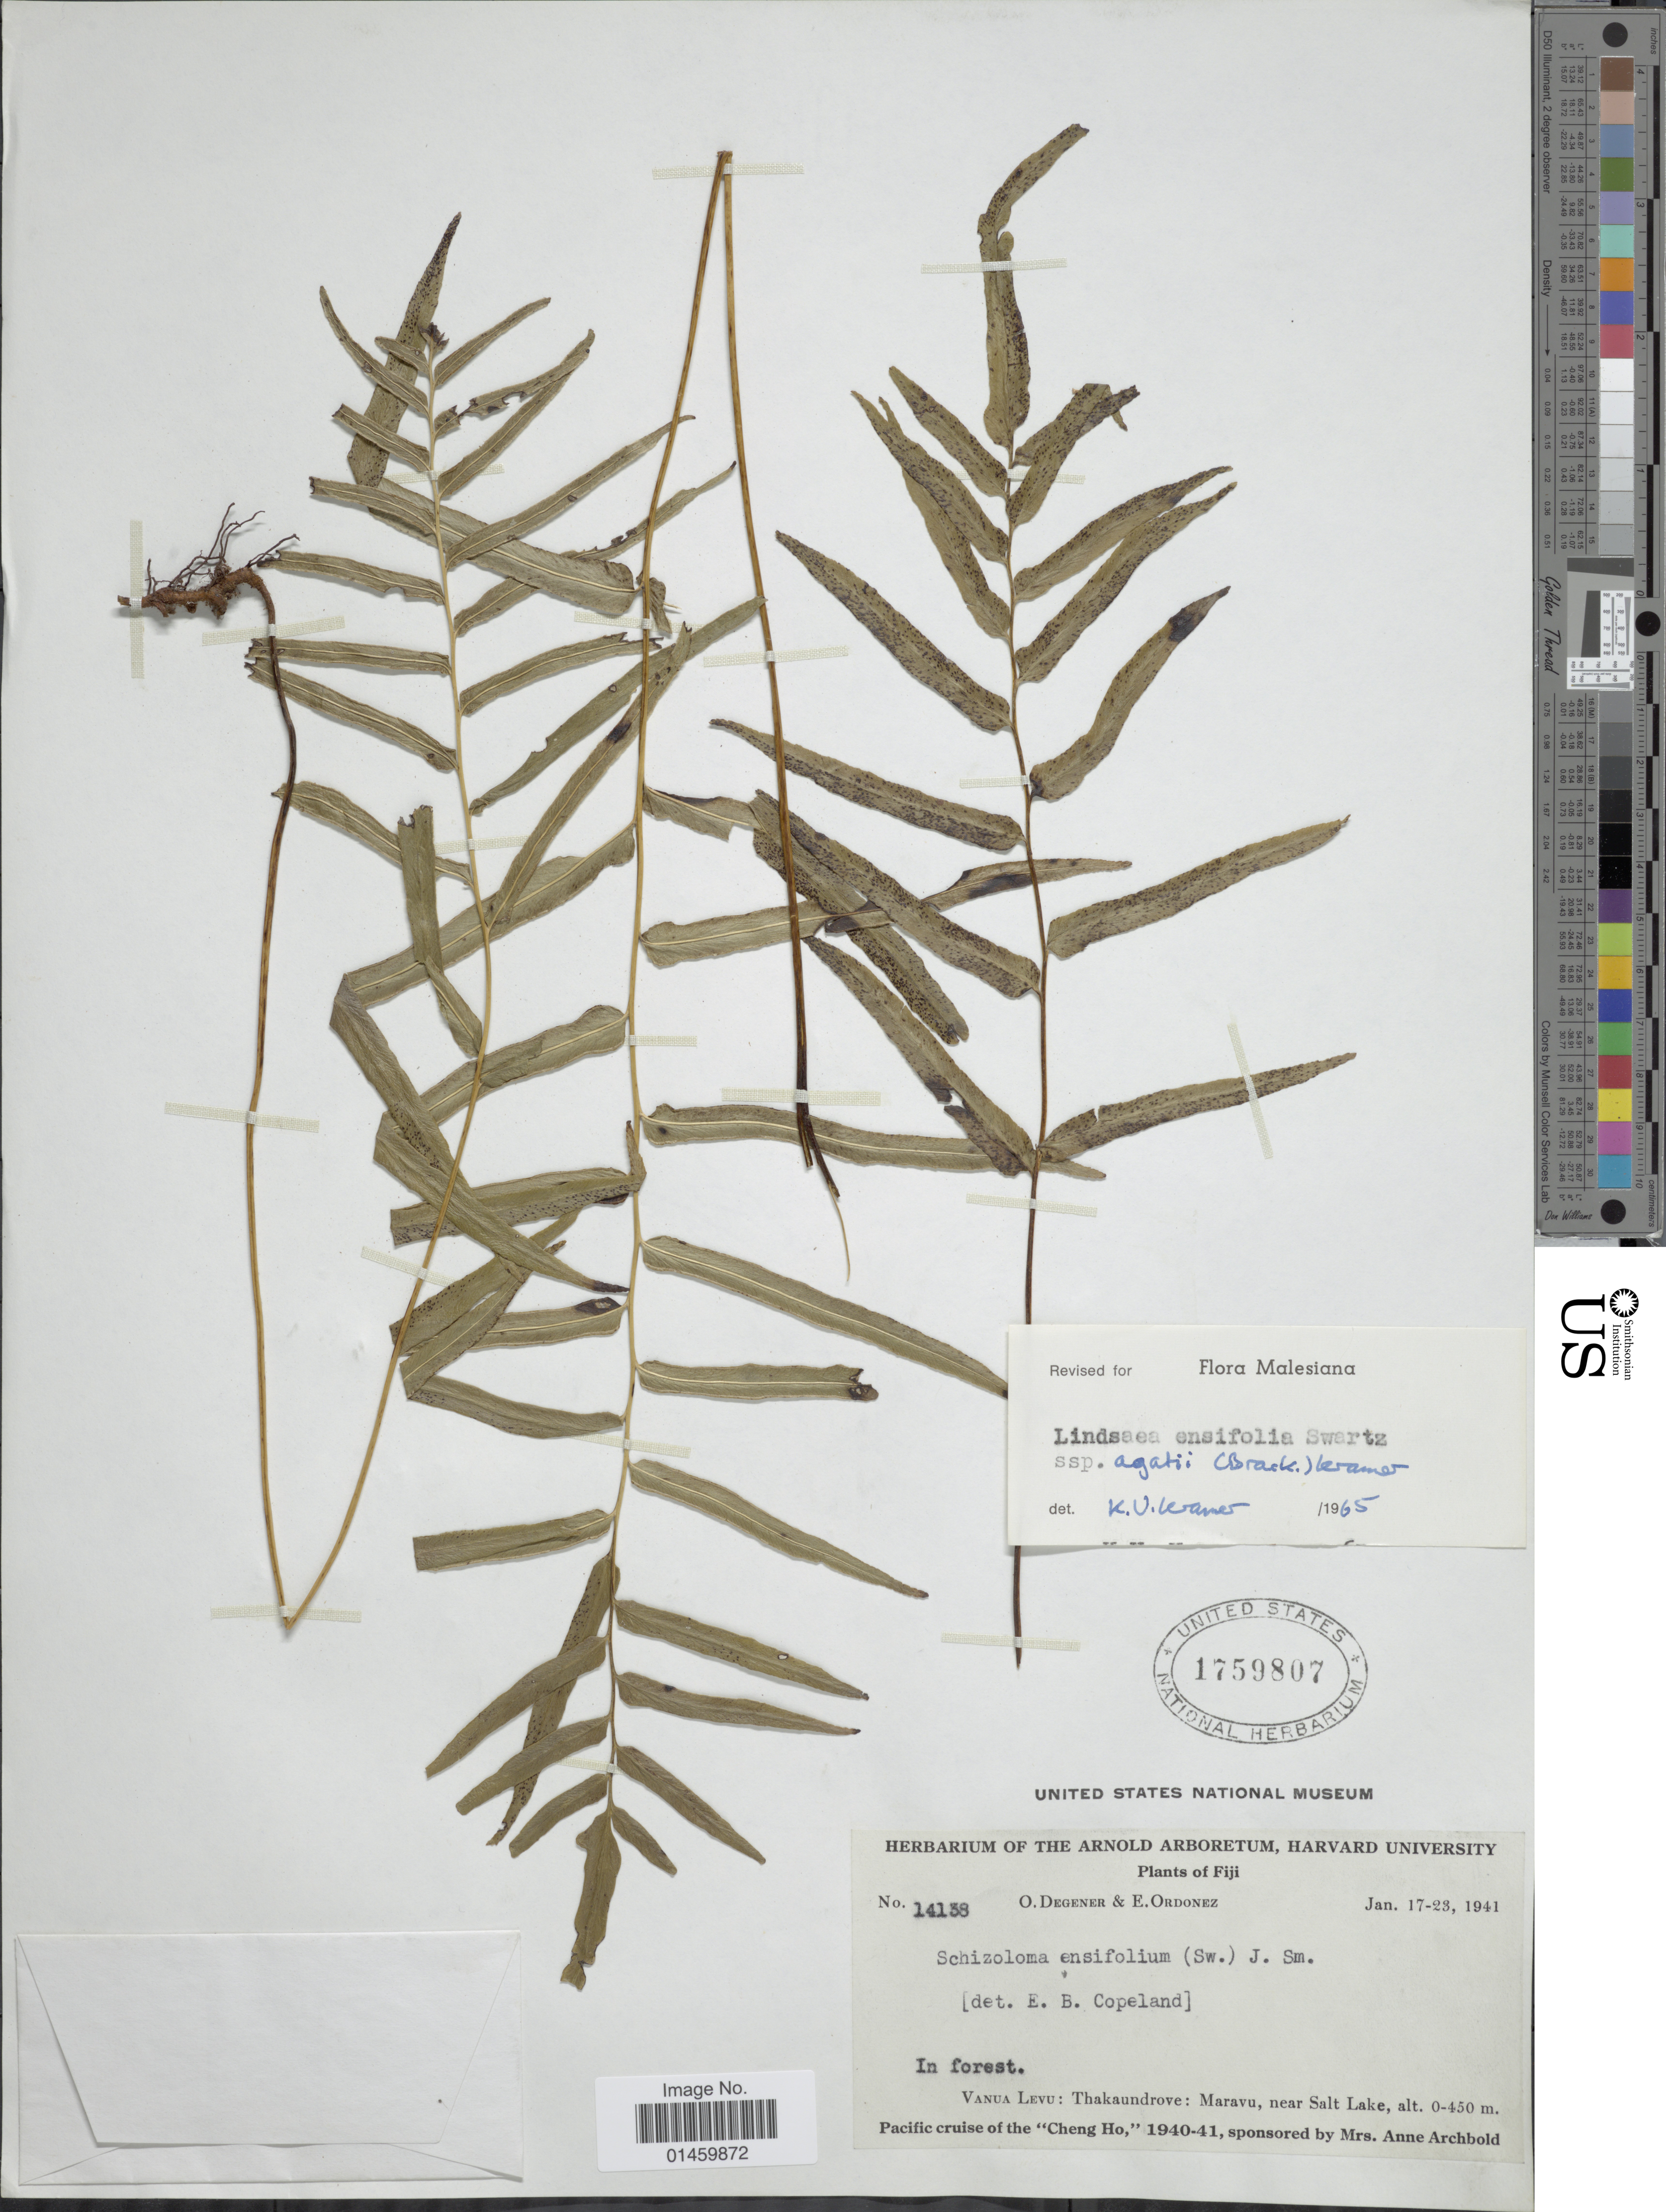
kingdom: Plantae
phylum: Tracheophyta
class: Polypodiopsida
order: Polypodiales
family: Lindsaeaceae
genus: Lindsaea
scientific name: Lindsaea ensifolia subsp. agatii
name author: (Brack.) K.U. Kramer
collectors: O. Degener & E. Ordonez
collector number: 14138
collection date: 1941-01-17/1941-01-23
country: Fiji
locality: Vanua Levu: Thakaundrove: Maravu, near Salt Lake.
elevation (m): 0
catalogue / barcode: US 1759807